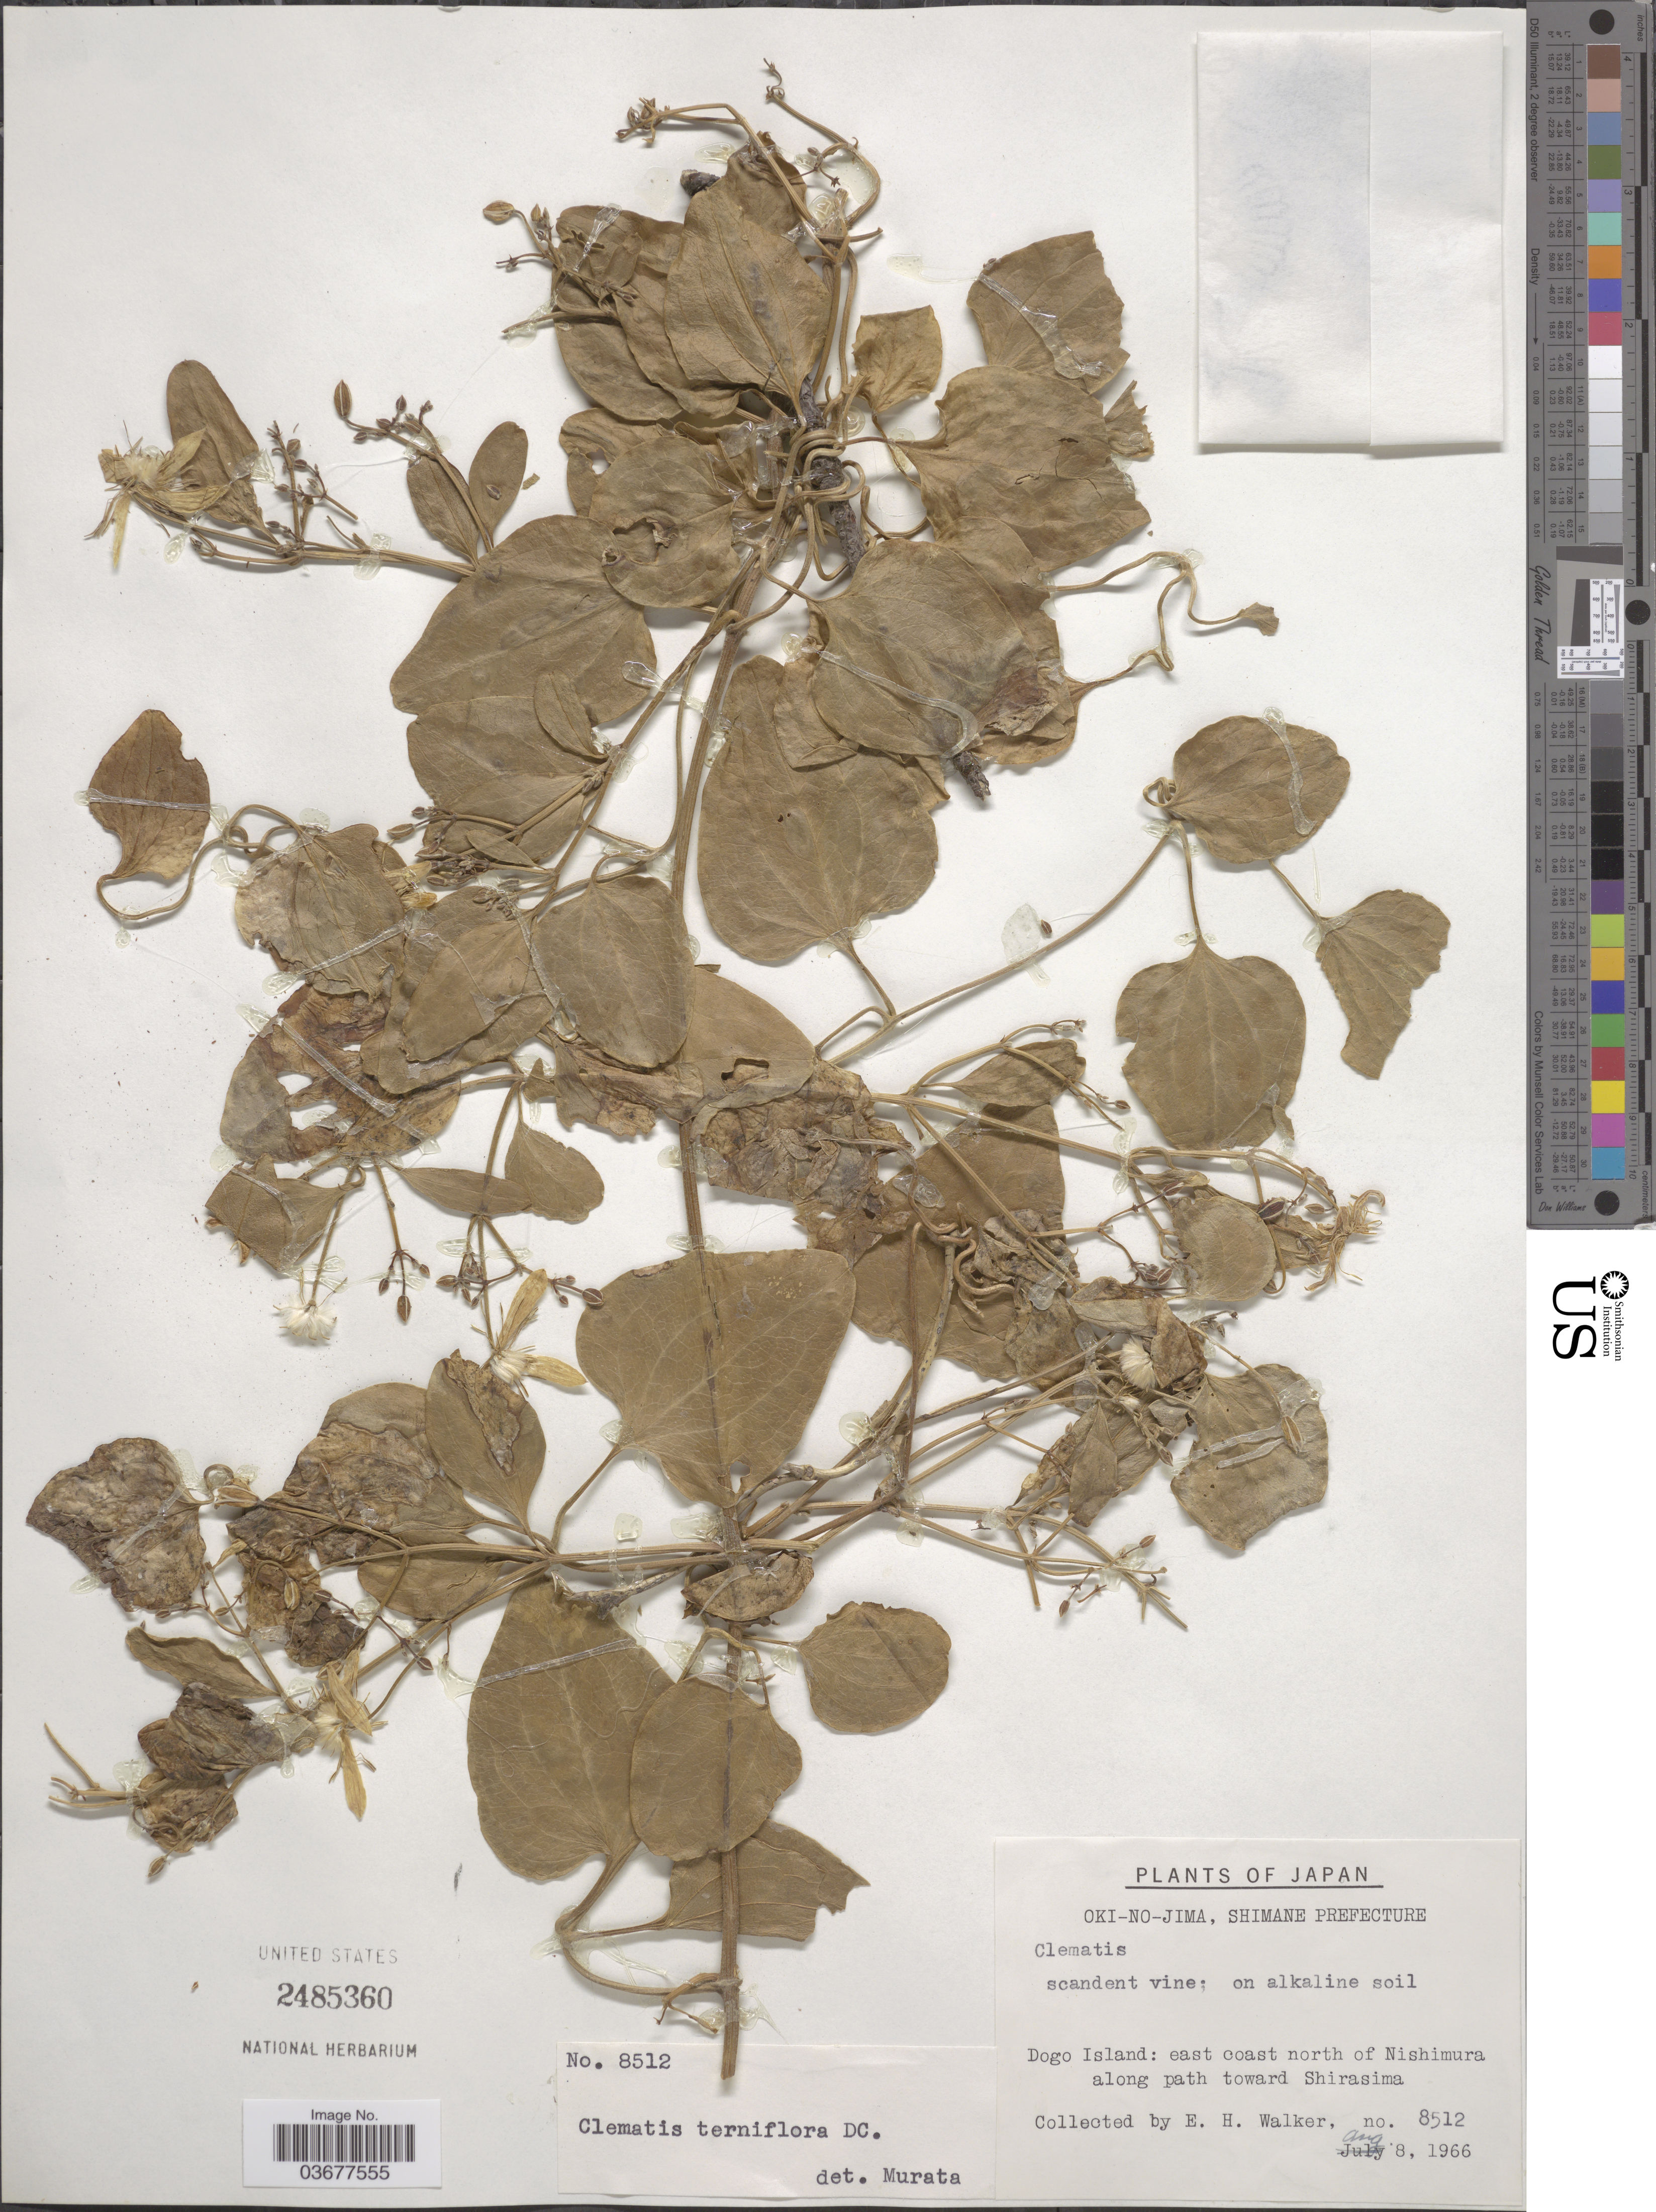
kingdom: Plantae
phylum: Tracheophyta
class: Magnoliopsida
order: Ranunculales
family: Ranunculaceae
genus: Clematis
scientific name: Clematis terniflora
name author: DC.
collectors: E. H. Walker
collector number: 8512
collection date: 1966-08-08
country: Japan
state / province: Simane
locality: Oki-No-Jima, Shimane Prefecture. Dogo Island: east coast north of Nishimura along path toward Shirasima.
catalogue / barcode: US 2485360